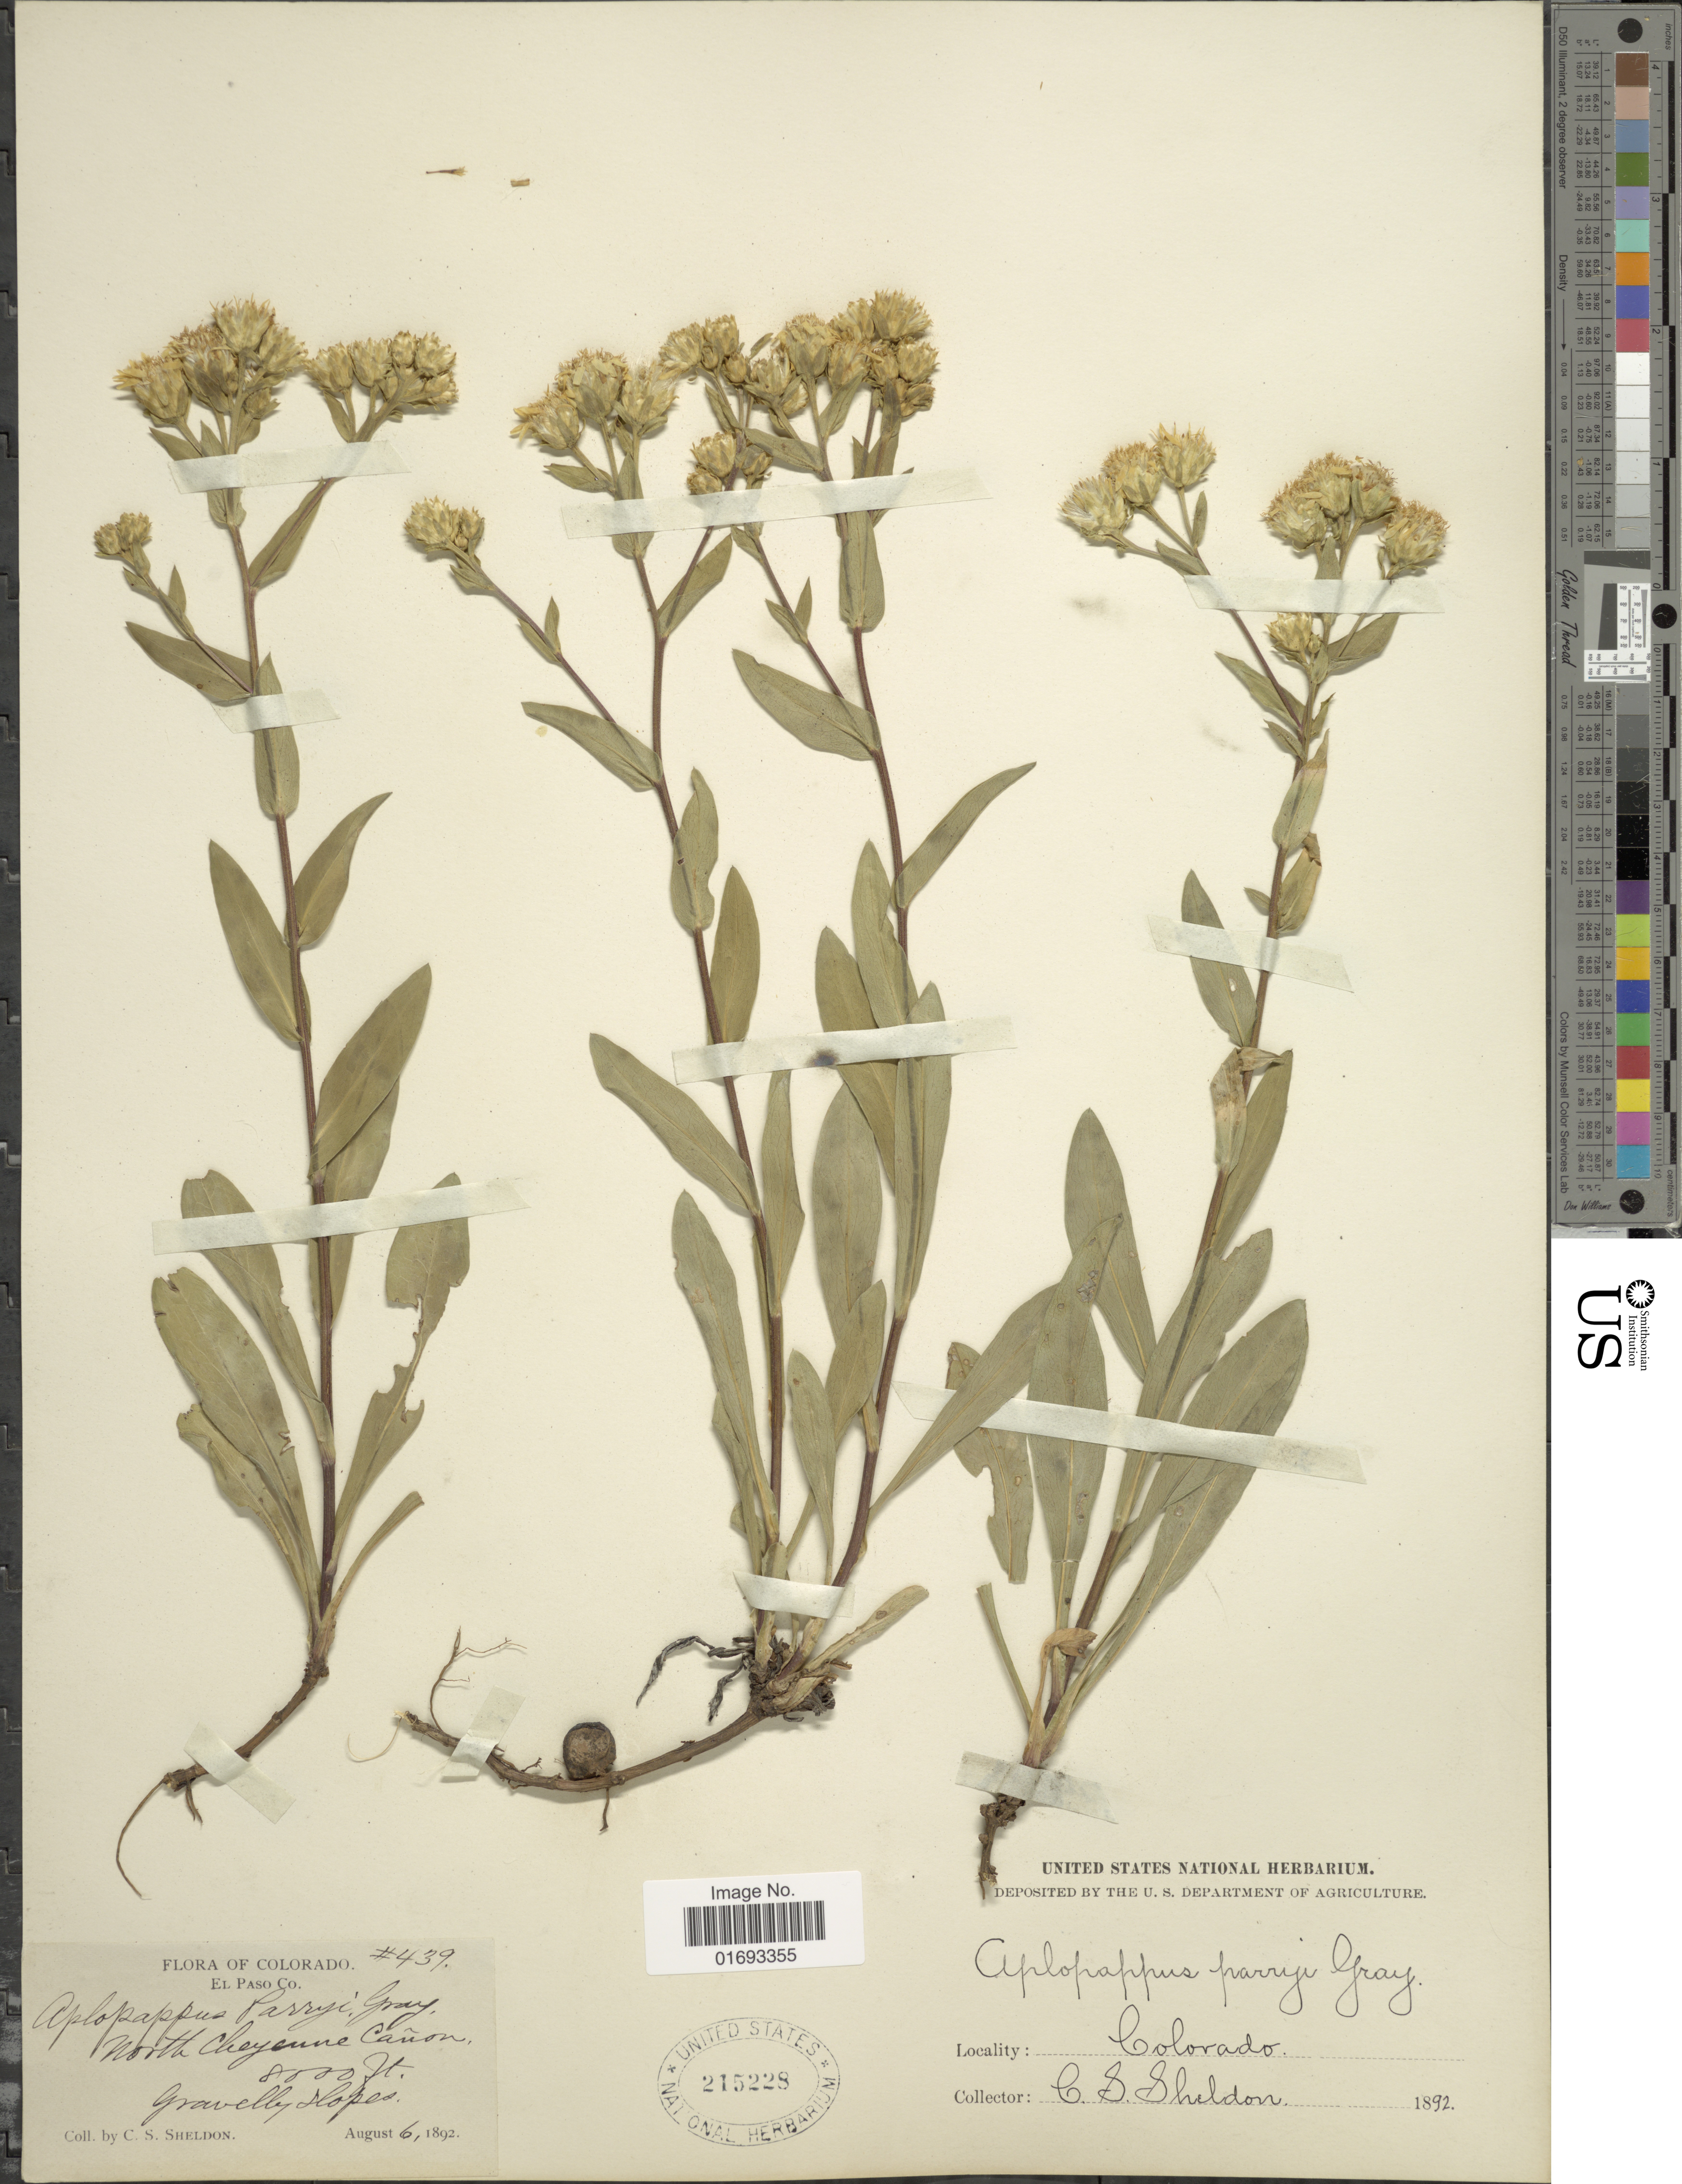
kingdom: Plantae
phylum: Tracheophyta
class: Magnoliopsida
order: Asterales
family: Asteraceae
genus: Oreochrysum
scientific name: Oreochrysum parryi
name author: (A. Gray) Rydb.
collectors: C. S. Sheldon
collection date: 1892-08-06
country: United States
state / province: Colorado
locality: North Cheyenne Cañon, gravelly slopes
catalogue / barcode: US 215228